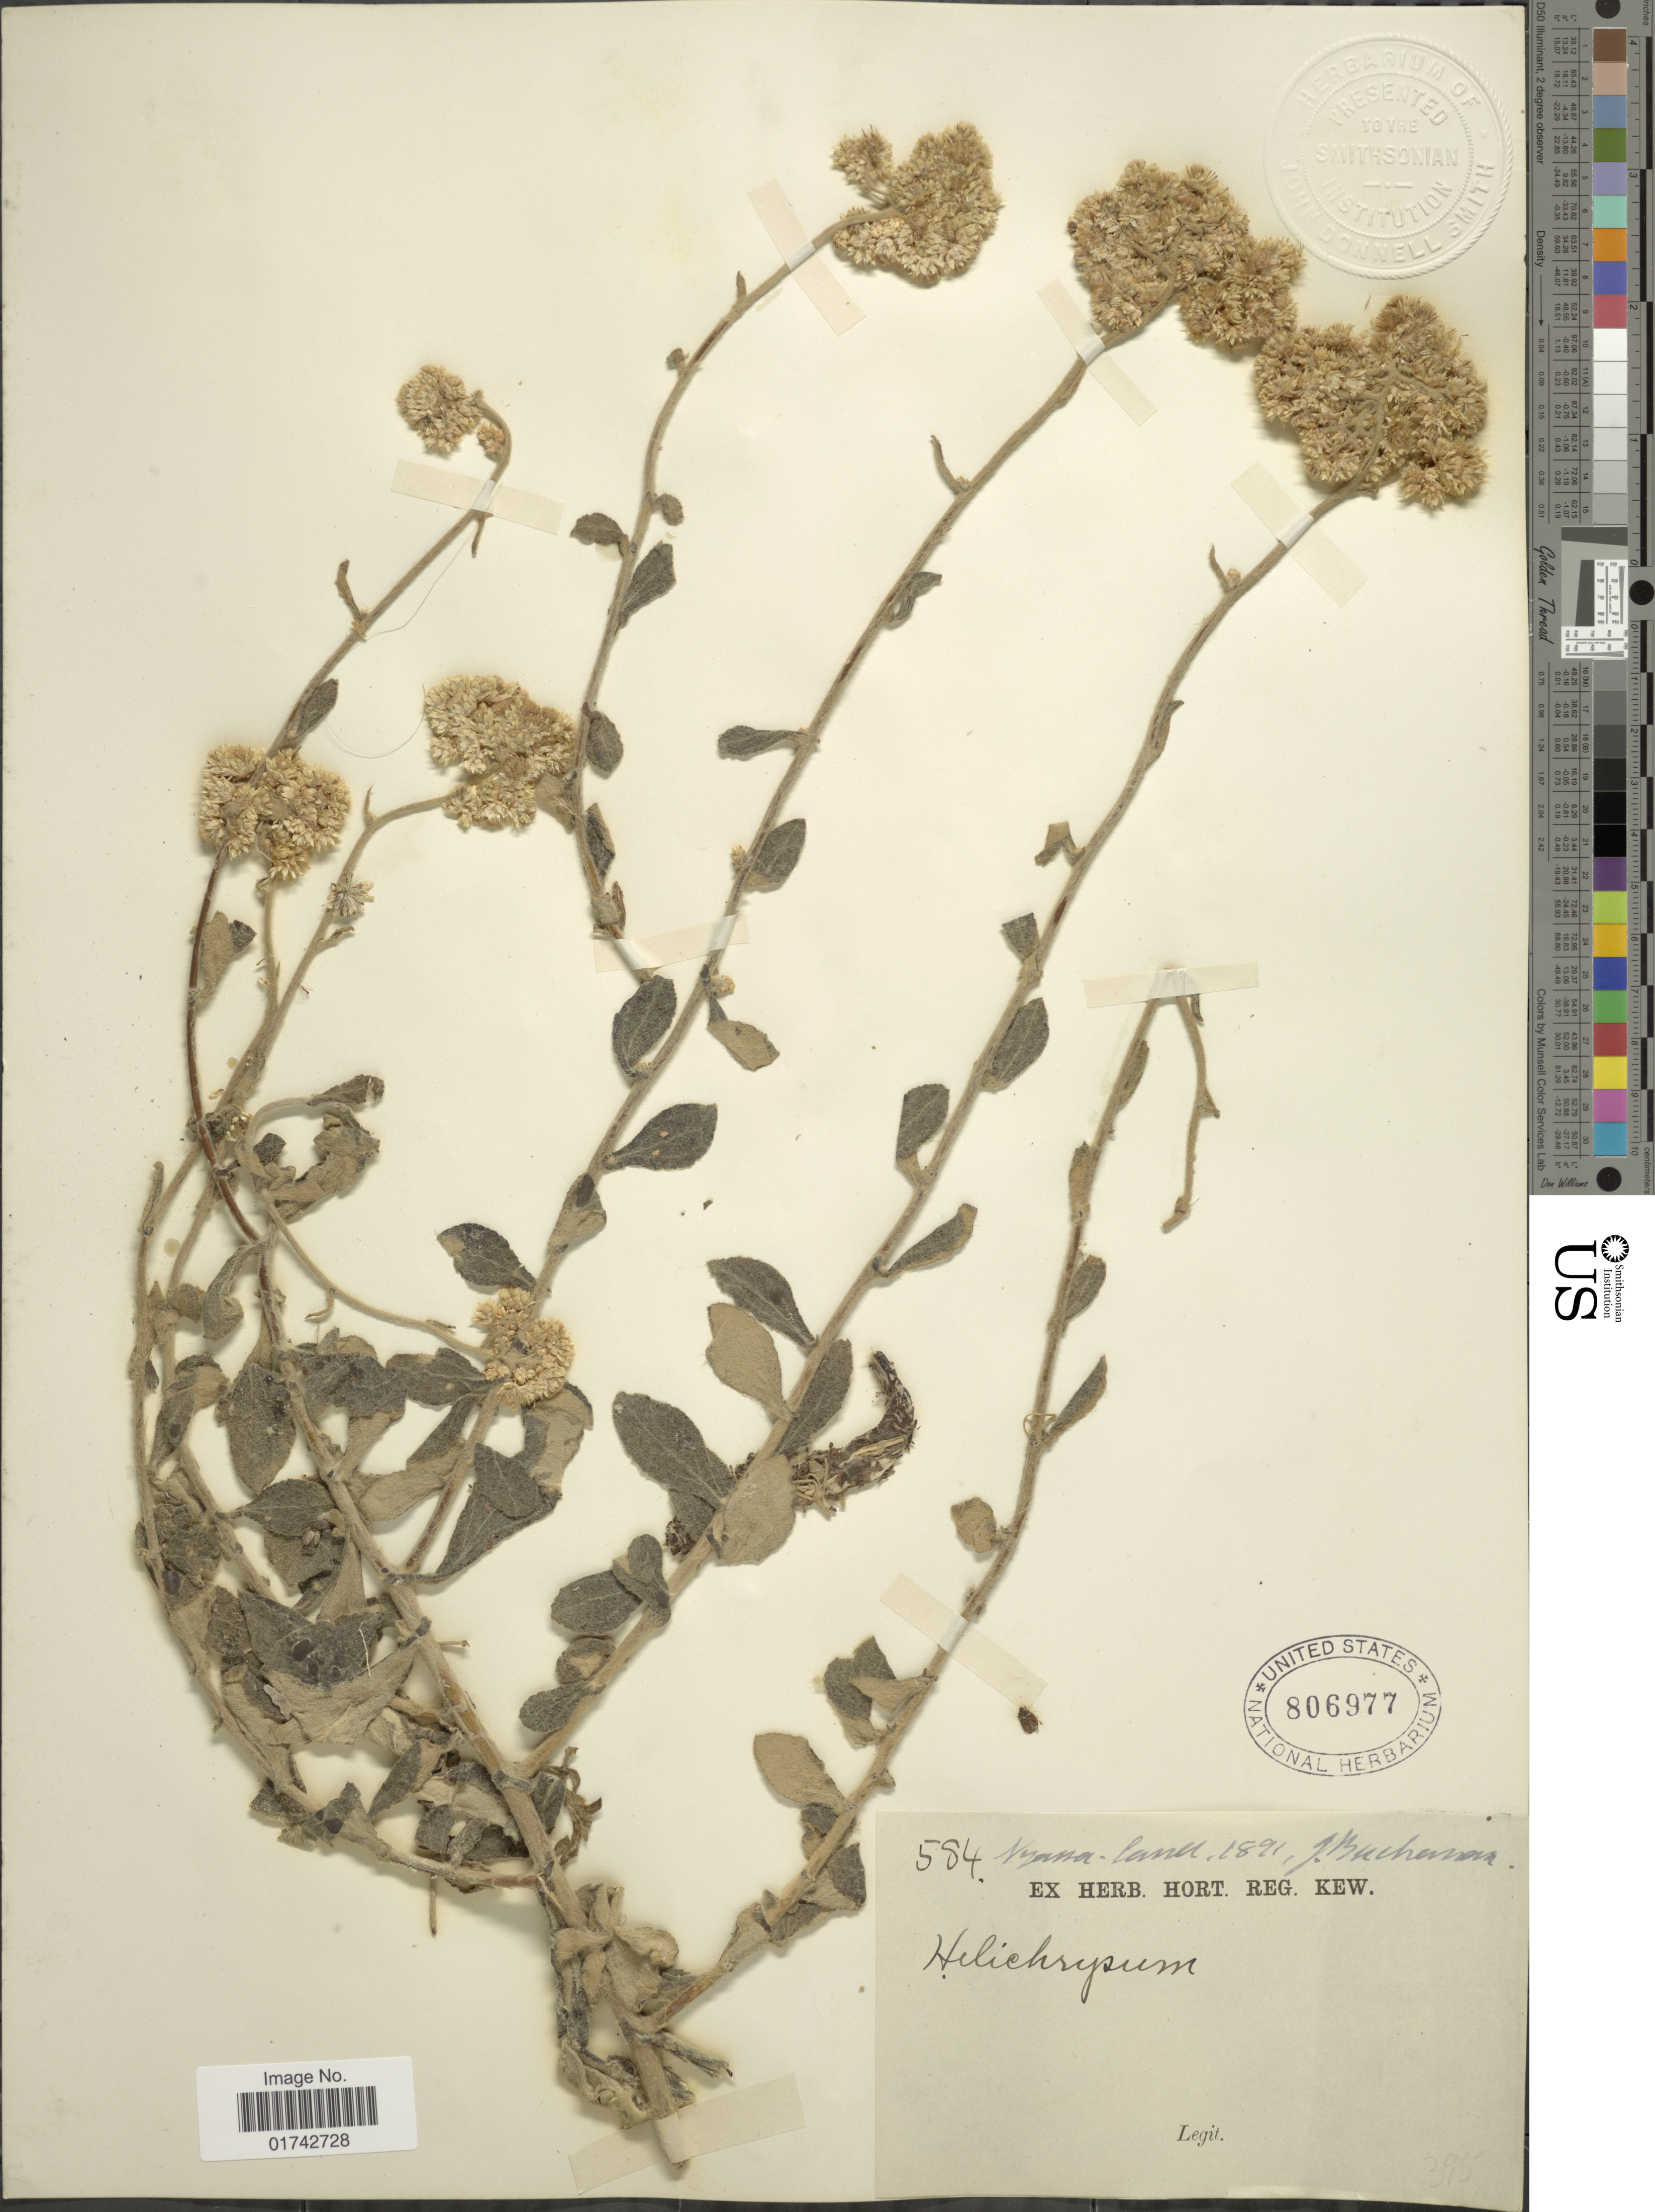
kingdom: Plantae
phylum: Tracheophyta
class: Magnoliopsida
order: Asterales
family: Asteraceae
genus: Helichrysum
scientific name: Helichrysum auriculatum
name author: Less.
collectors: J. Buchanan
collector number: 584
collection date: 1891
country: Malawi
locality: Nyassa-land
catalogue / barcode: US 806977